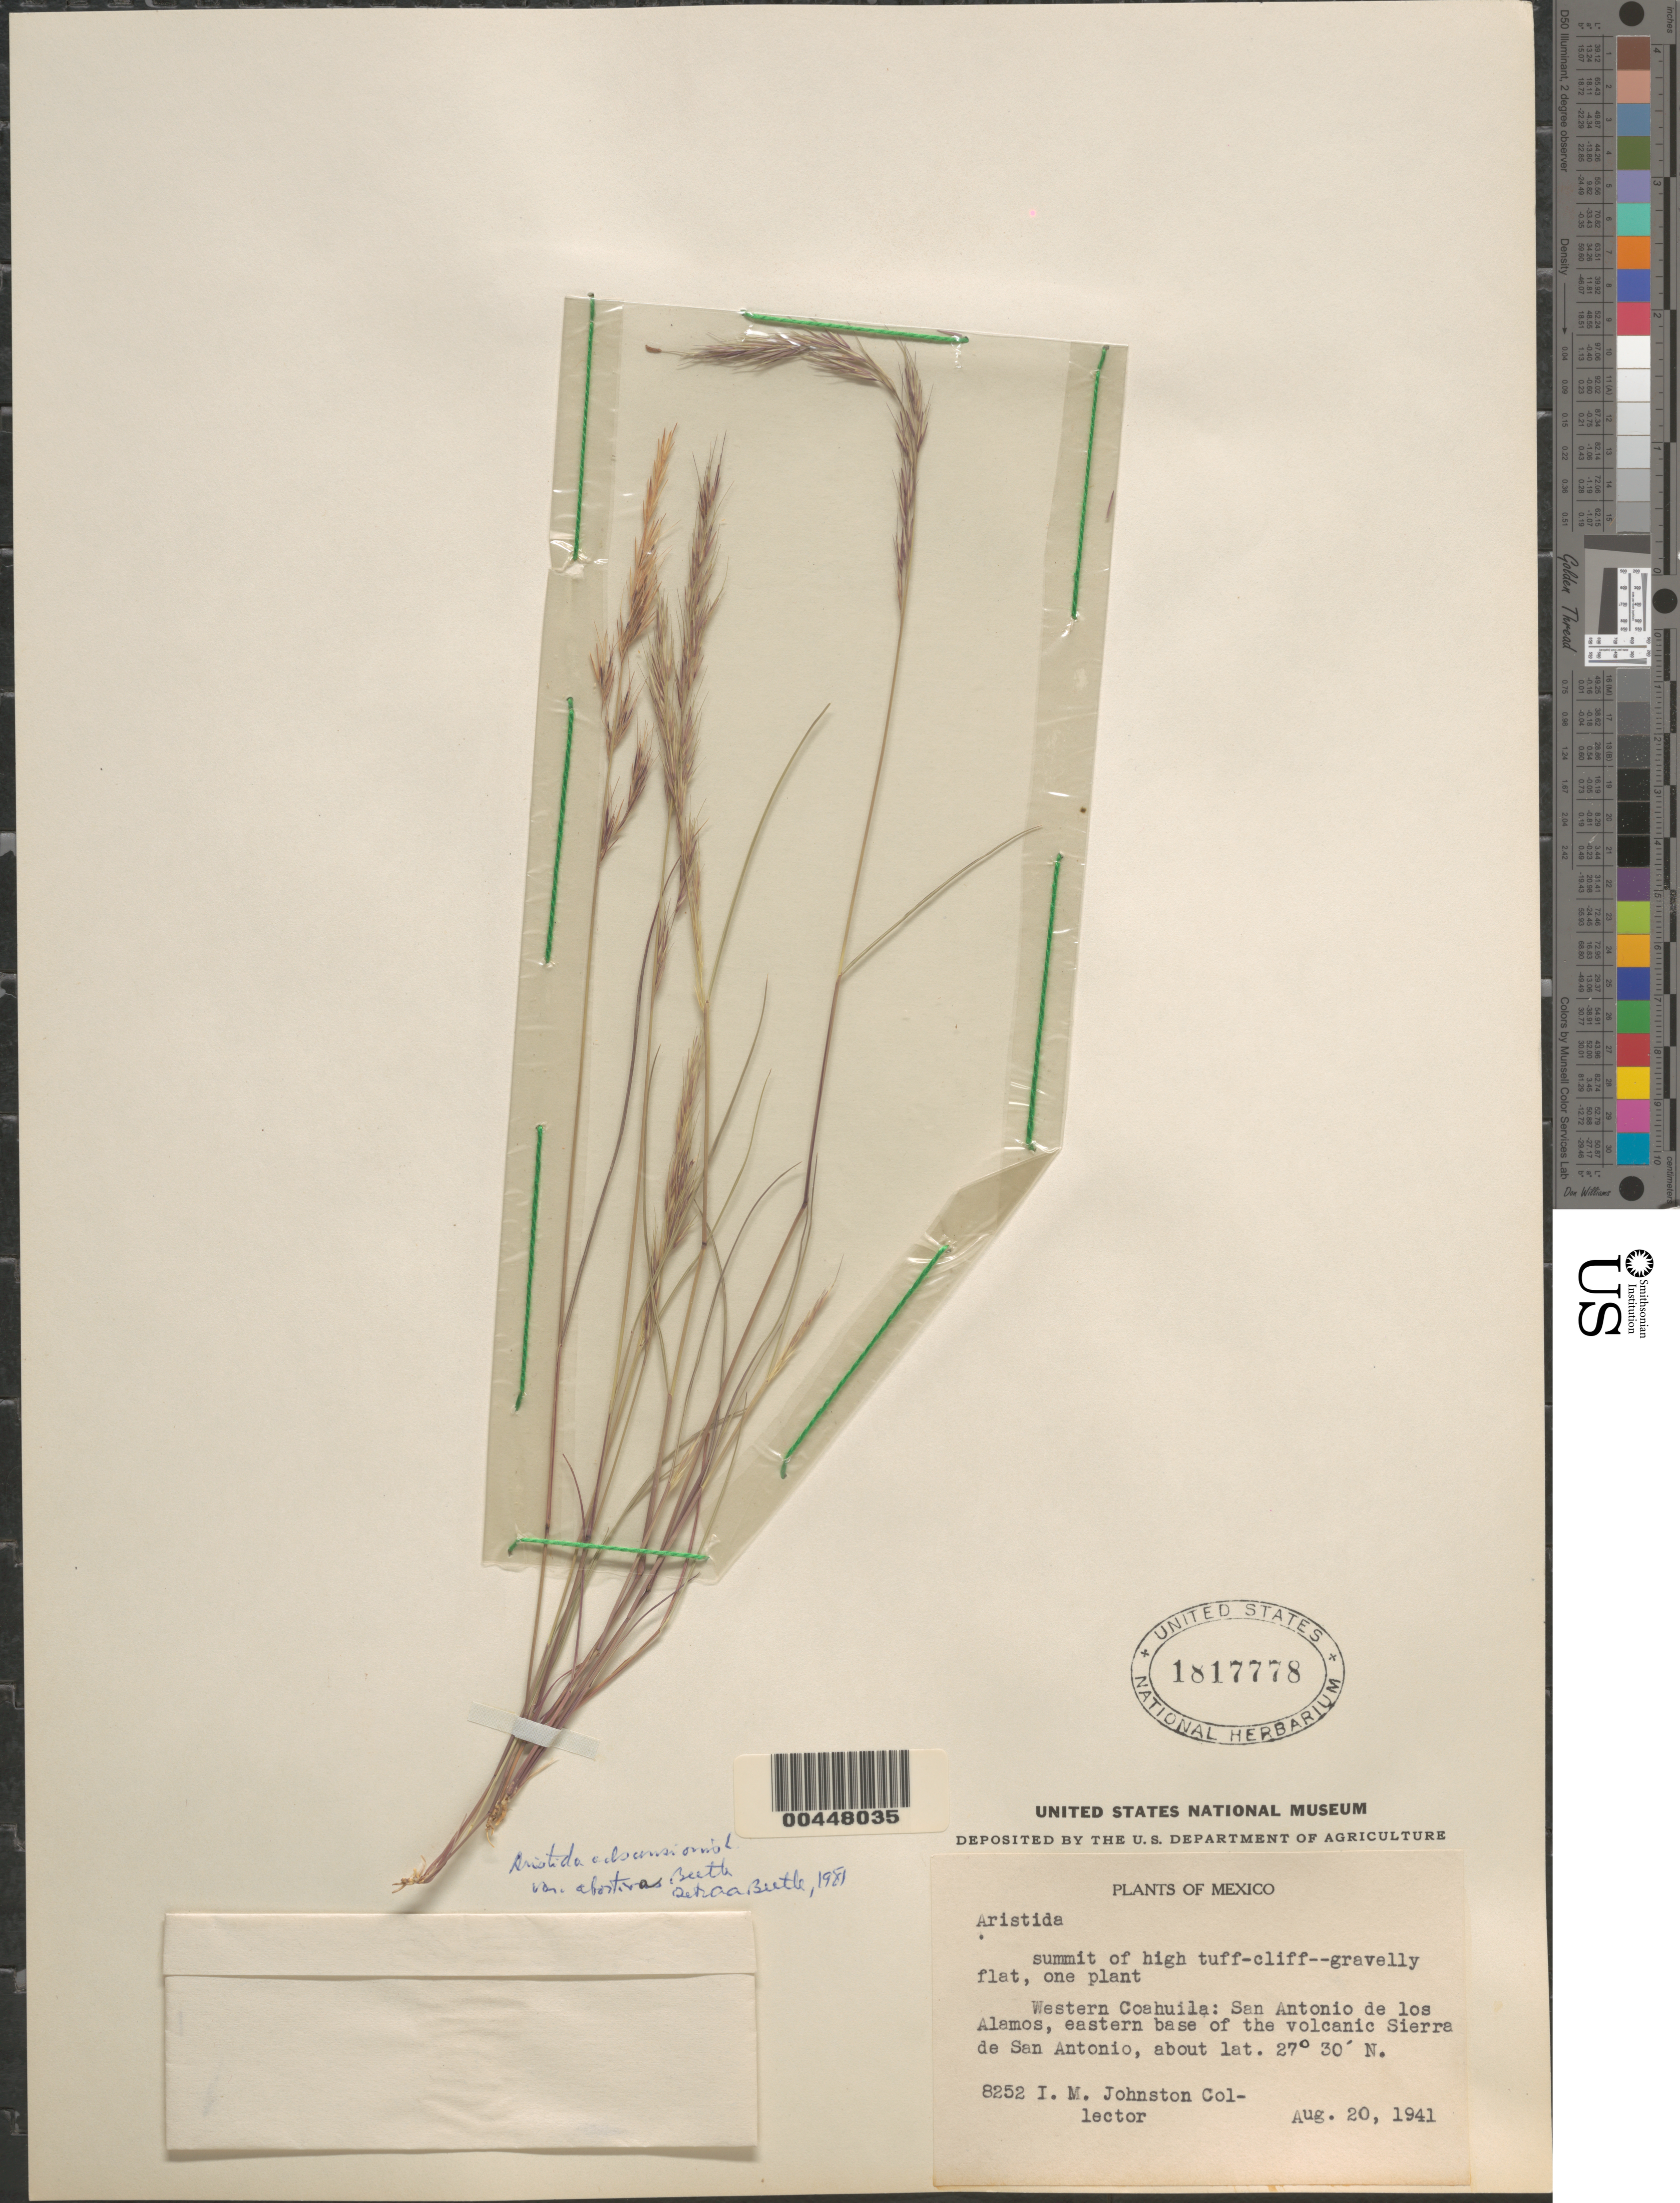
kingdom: Plantae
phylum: Tracheophyta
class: Liliopsida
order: Poales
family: Poaceae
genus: Aristida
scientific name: Aristida adscensionis var. abortiva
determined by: Beetle, O. A.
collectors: I.M. Johnston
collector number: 8252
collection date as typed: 20 Aug 1941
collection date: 1941-08-20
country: Mexico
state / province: Coahuila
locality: Western Coahuila, San Antonio de los Alamos, eastern base of the volcanic Sierra de San Antonio (lat/long recorded as: lat=27:30:0:N long=:::W)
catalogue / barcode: US 1817778